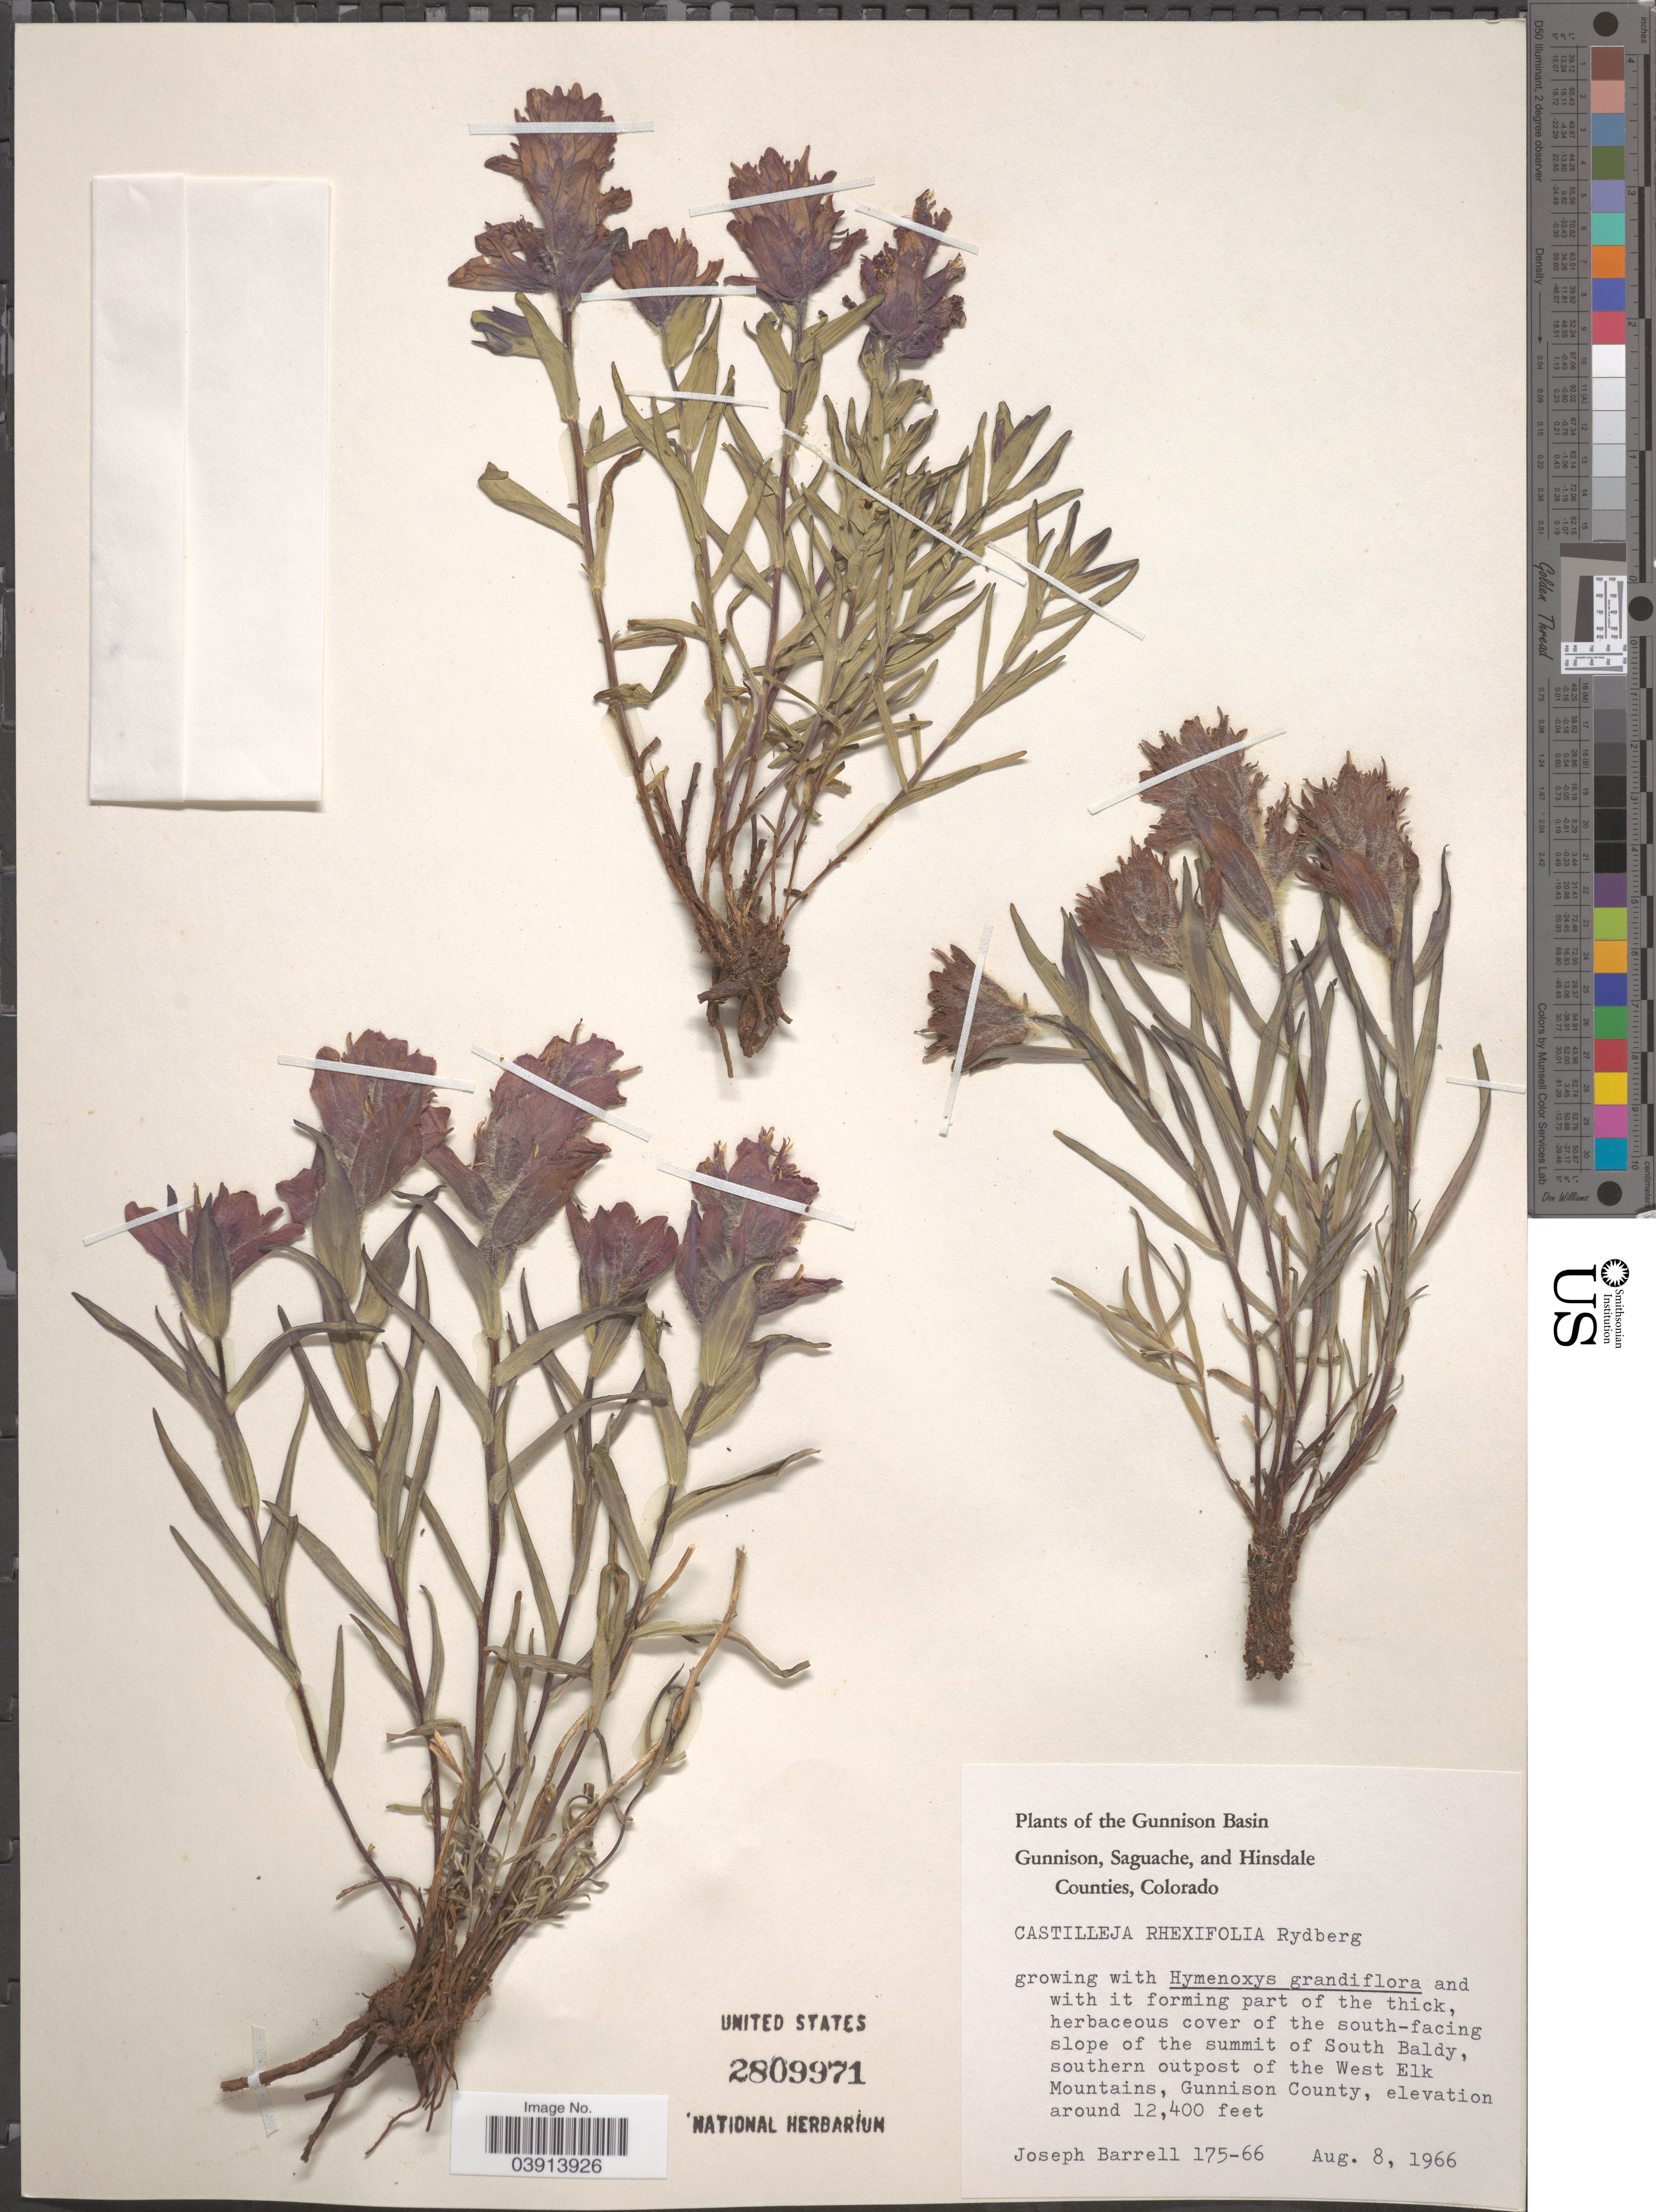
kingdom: Plantae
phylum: Tracheophyta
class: Magnoliopsida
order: Lamiales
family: Orobanchaceae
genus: Castilleja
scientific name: Castilleja rhexiifolia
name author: Rydb.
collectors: J. Barrell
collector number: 175-66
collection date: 1966-08-08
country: United States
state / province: Colorado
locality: The Gunnison Basin, the south-facing slope of the summit of South Baldy, southern outpost of the West Elk Mountains, Gunnison County.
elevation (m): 3780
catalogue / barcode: US 2809971